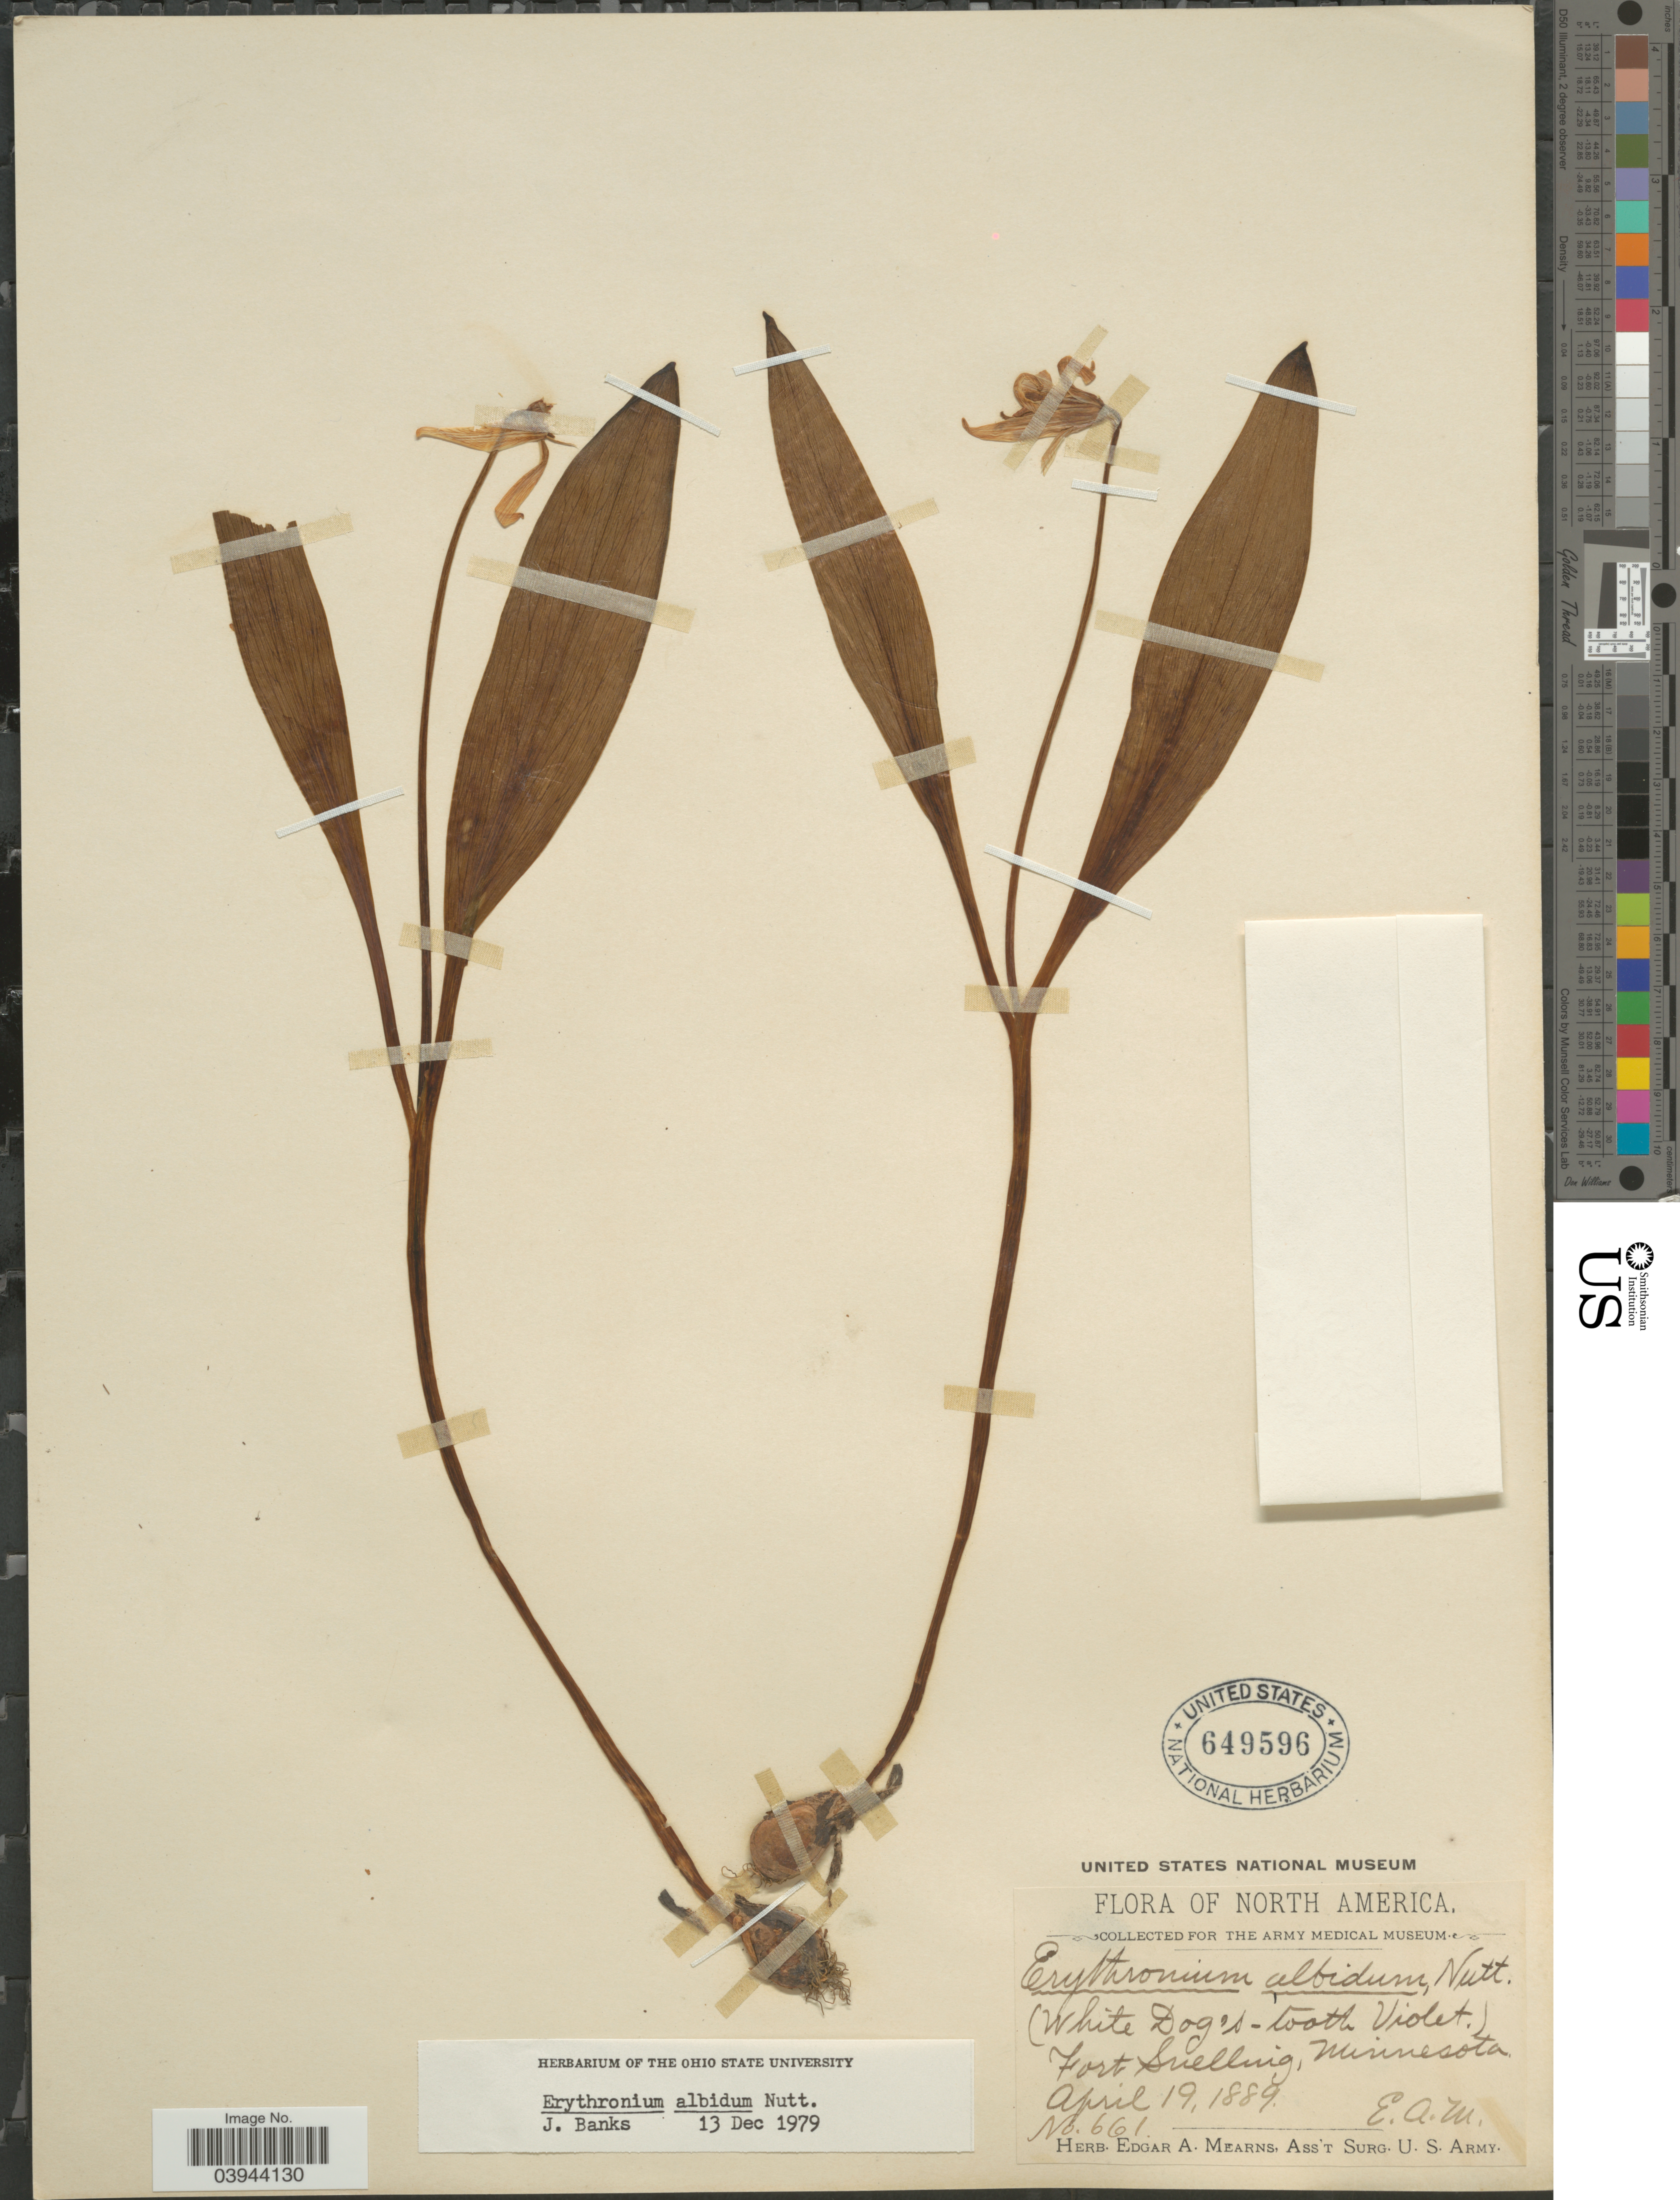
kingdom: Plantae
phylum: Tracheophyta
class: Liliopsida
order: Liliales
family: Liliaceae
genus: Erythronium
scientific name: Erythronium albidum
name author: Nutt.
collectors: E. A. Mearns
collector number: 661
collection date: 1889-04-19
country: United States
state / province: Minnesota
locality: Fort Snelling.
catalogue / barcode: US 649596